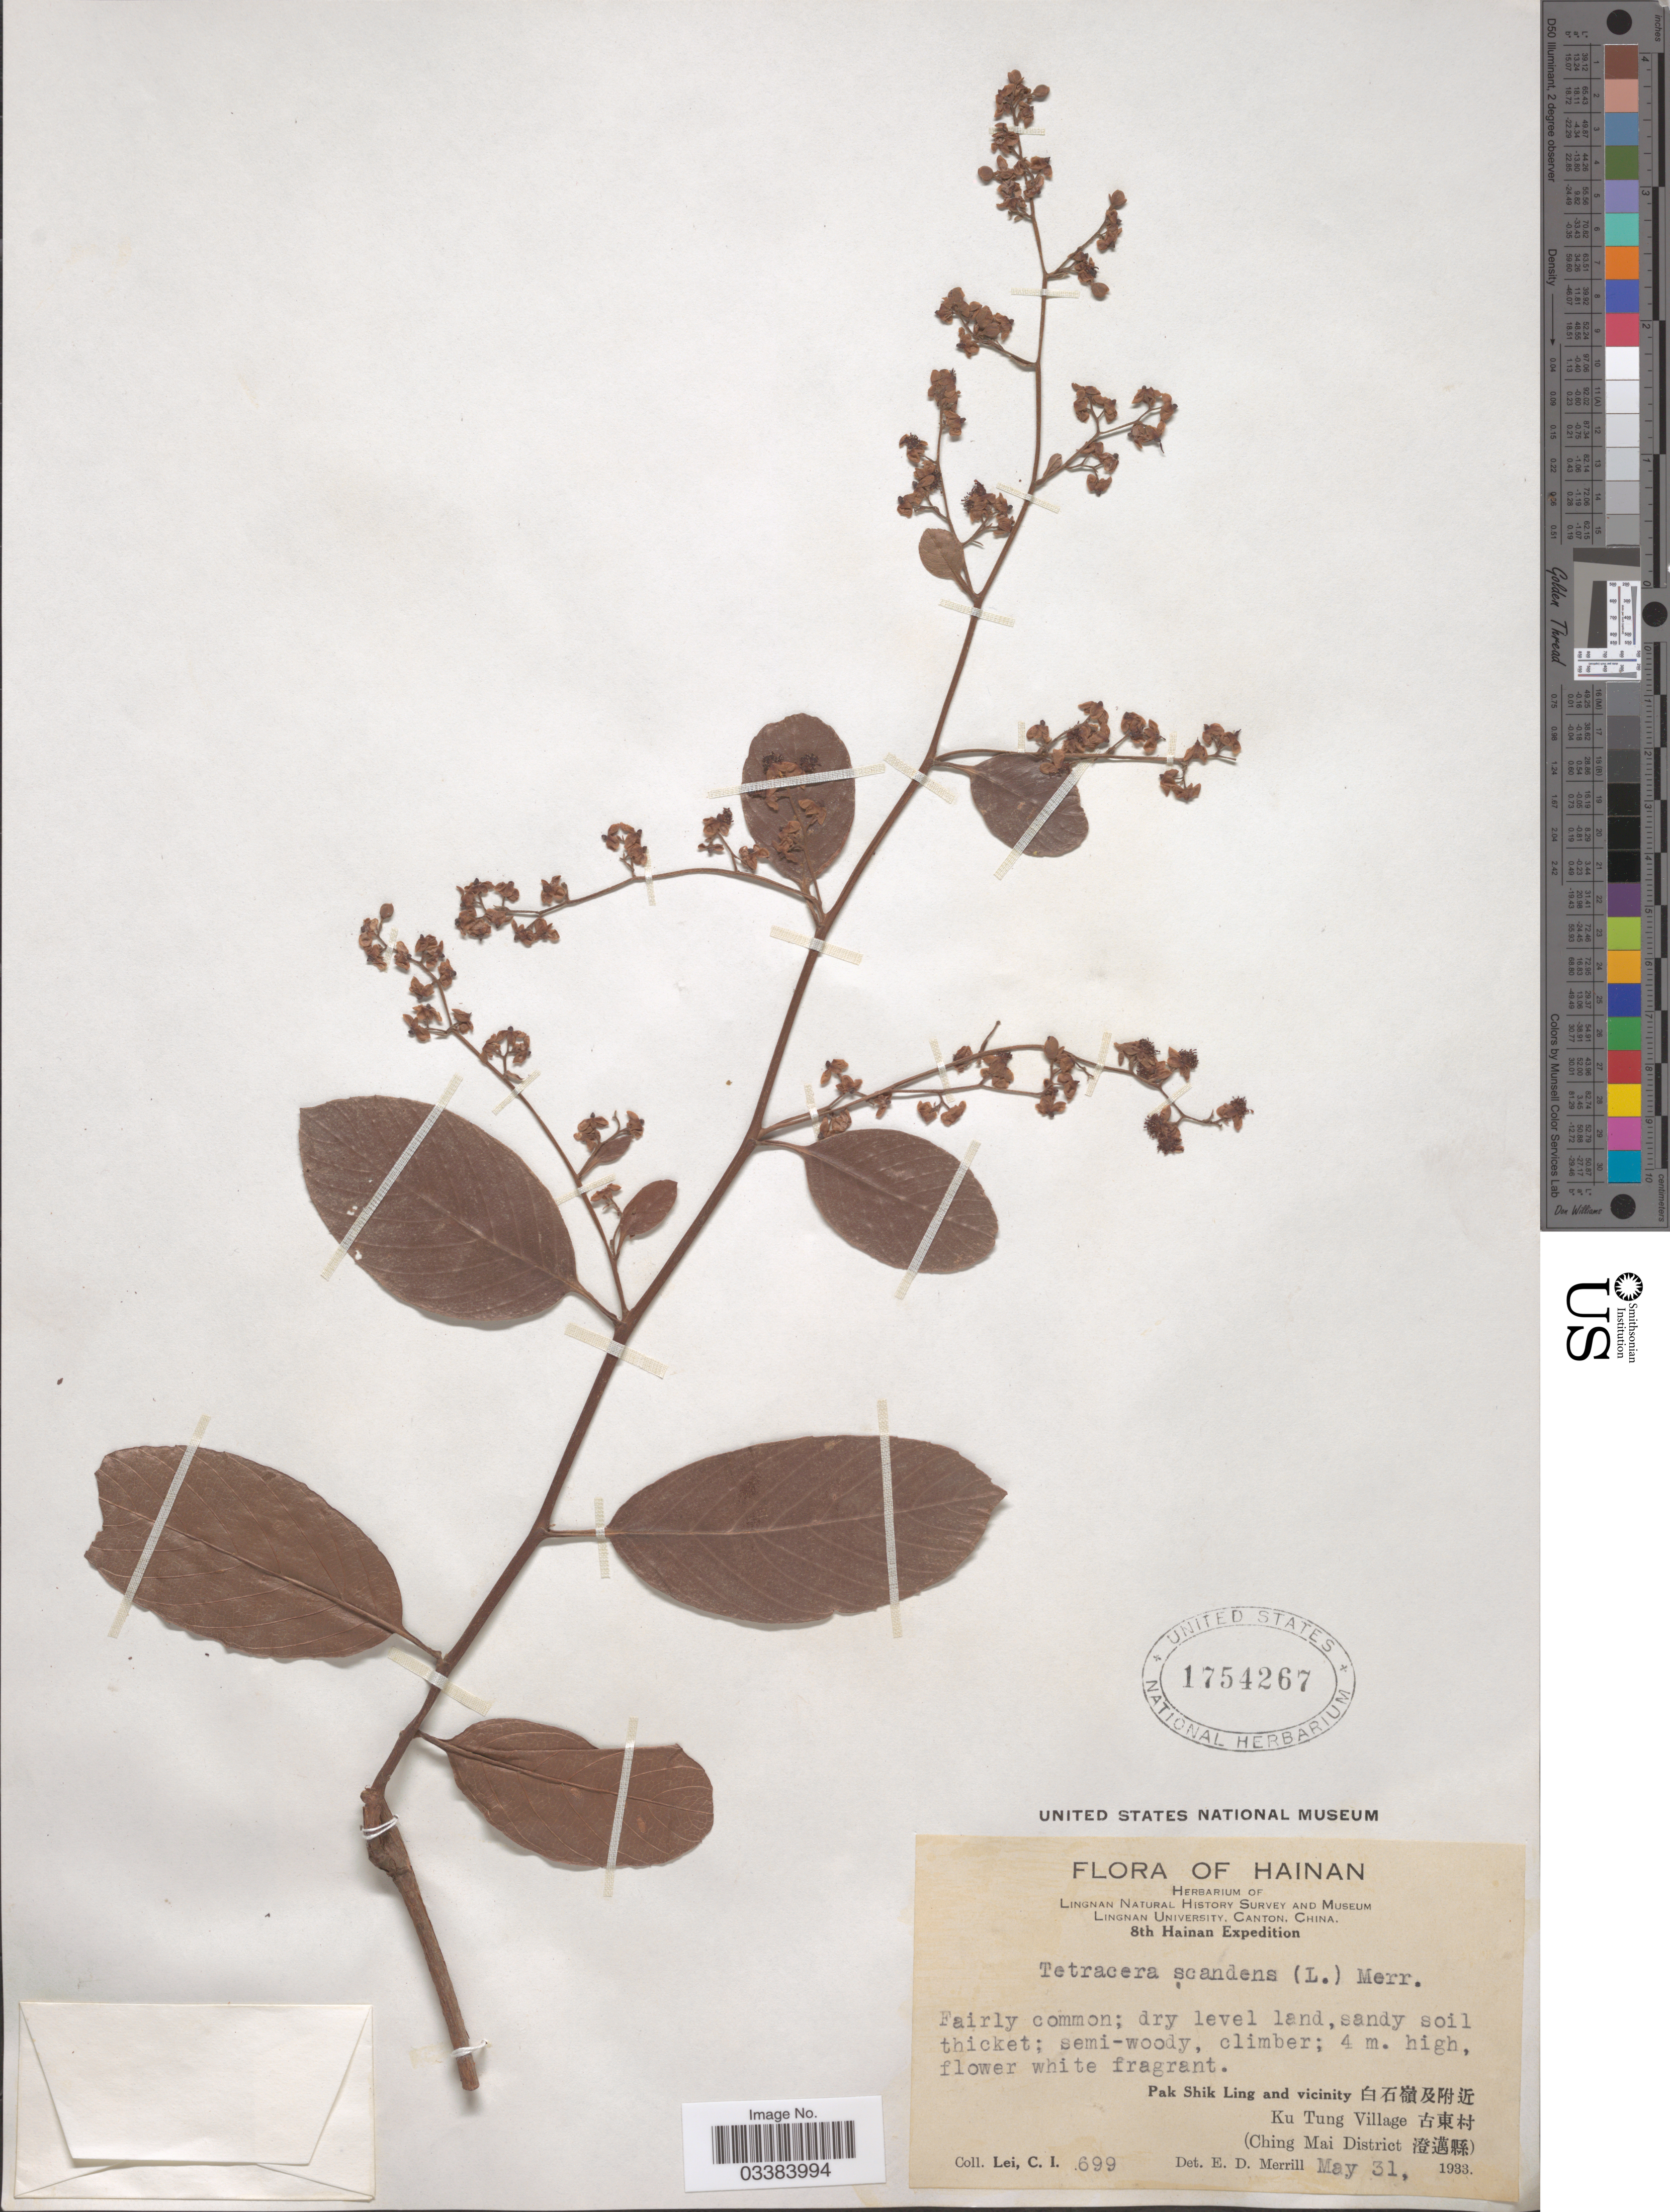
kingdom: Plantae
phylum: Tracheophyta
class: Magnoliopsida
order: Dilleniales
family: Dilleniaceae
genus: Tetracera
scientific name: Tetracera scandens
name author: (L.) Merr.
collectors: C. I. Lei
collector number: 699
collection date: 1933-05-31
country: China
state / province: Hainan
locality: PakShikLing and Vicinity, Ku Tung Village, (Ching Mai District), (Ching Mai District.)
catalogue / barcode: US 1754267